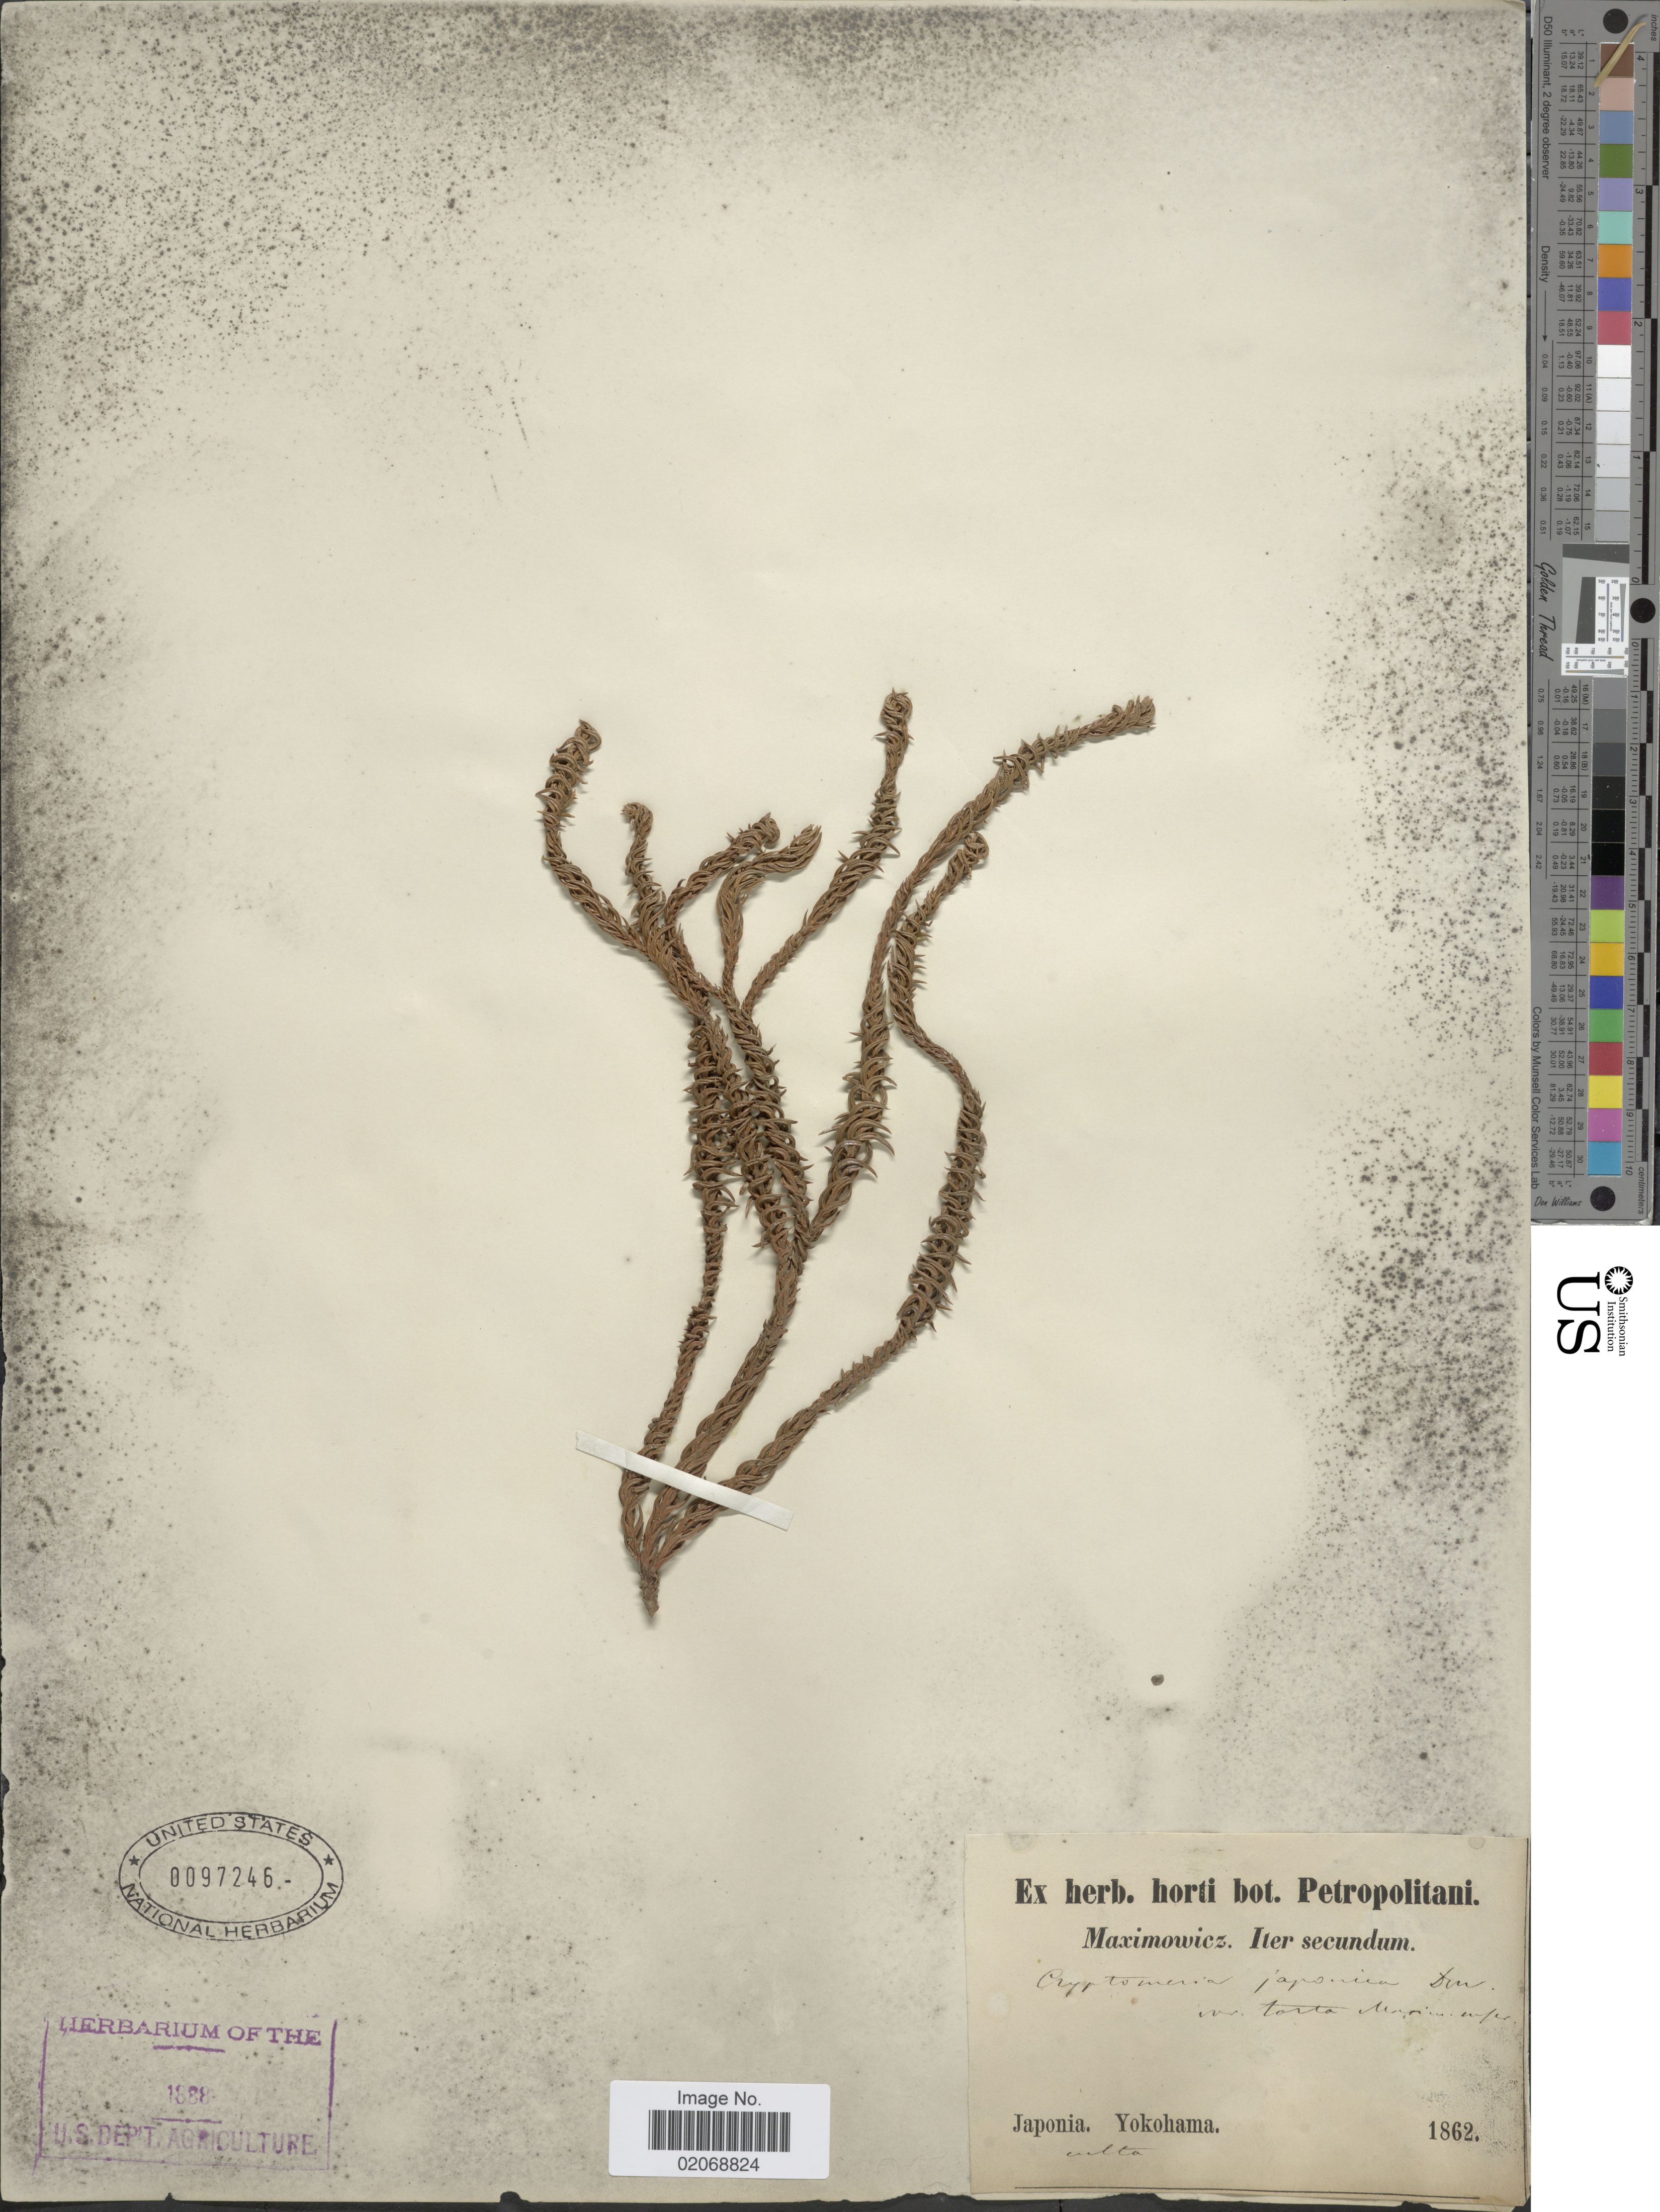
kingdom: Plantae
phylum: Tracheophyta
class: Pinopsida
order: Pinales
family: Cupressaceae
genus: Cryptomeria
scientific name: Cryptomeria japonica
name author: (Thunb. ex L. f.) D. Don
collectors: Maximowicz, --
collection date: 1862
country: Japan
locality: Yokohama. Iter secundum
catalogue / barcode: US 97246